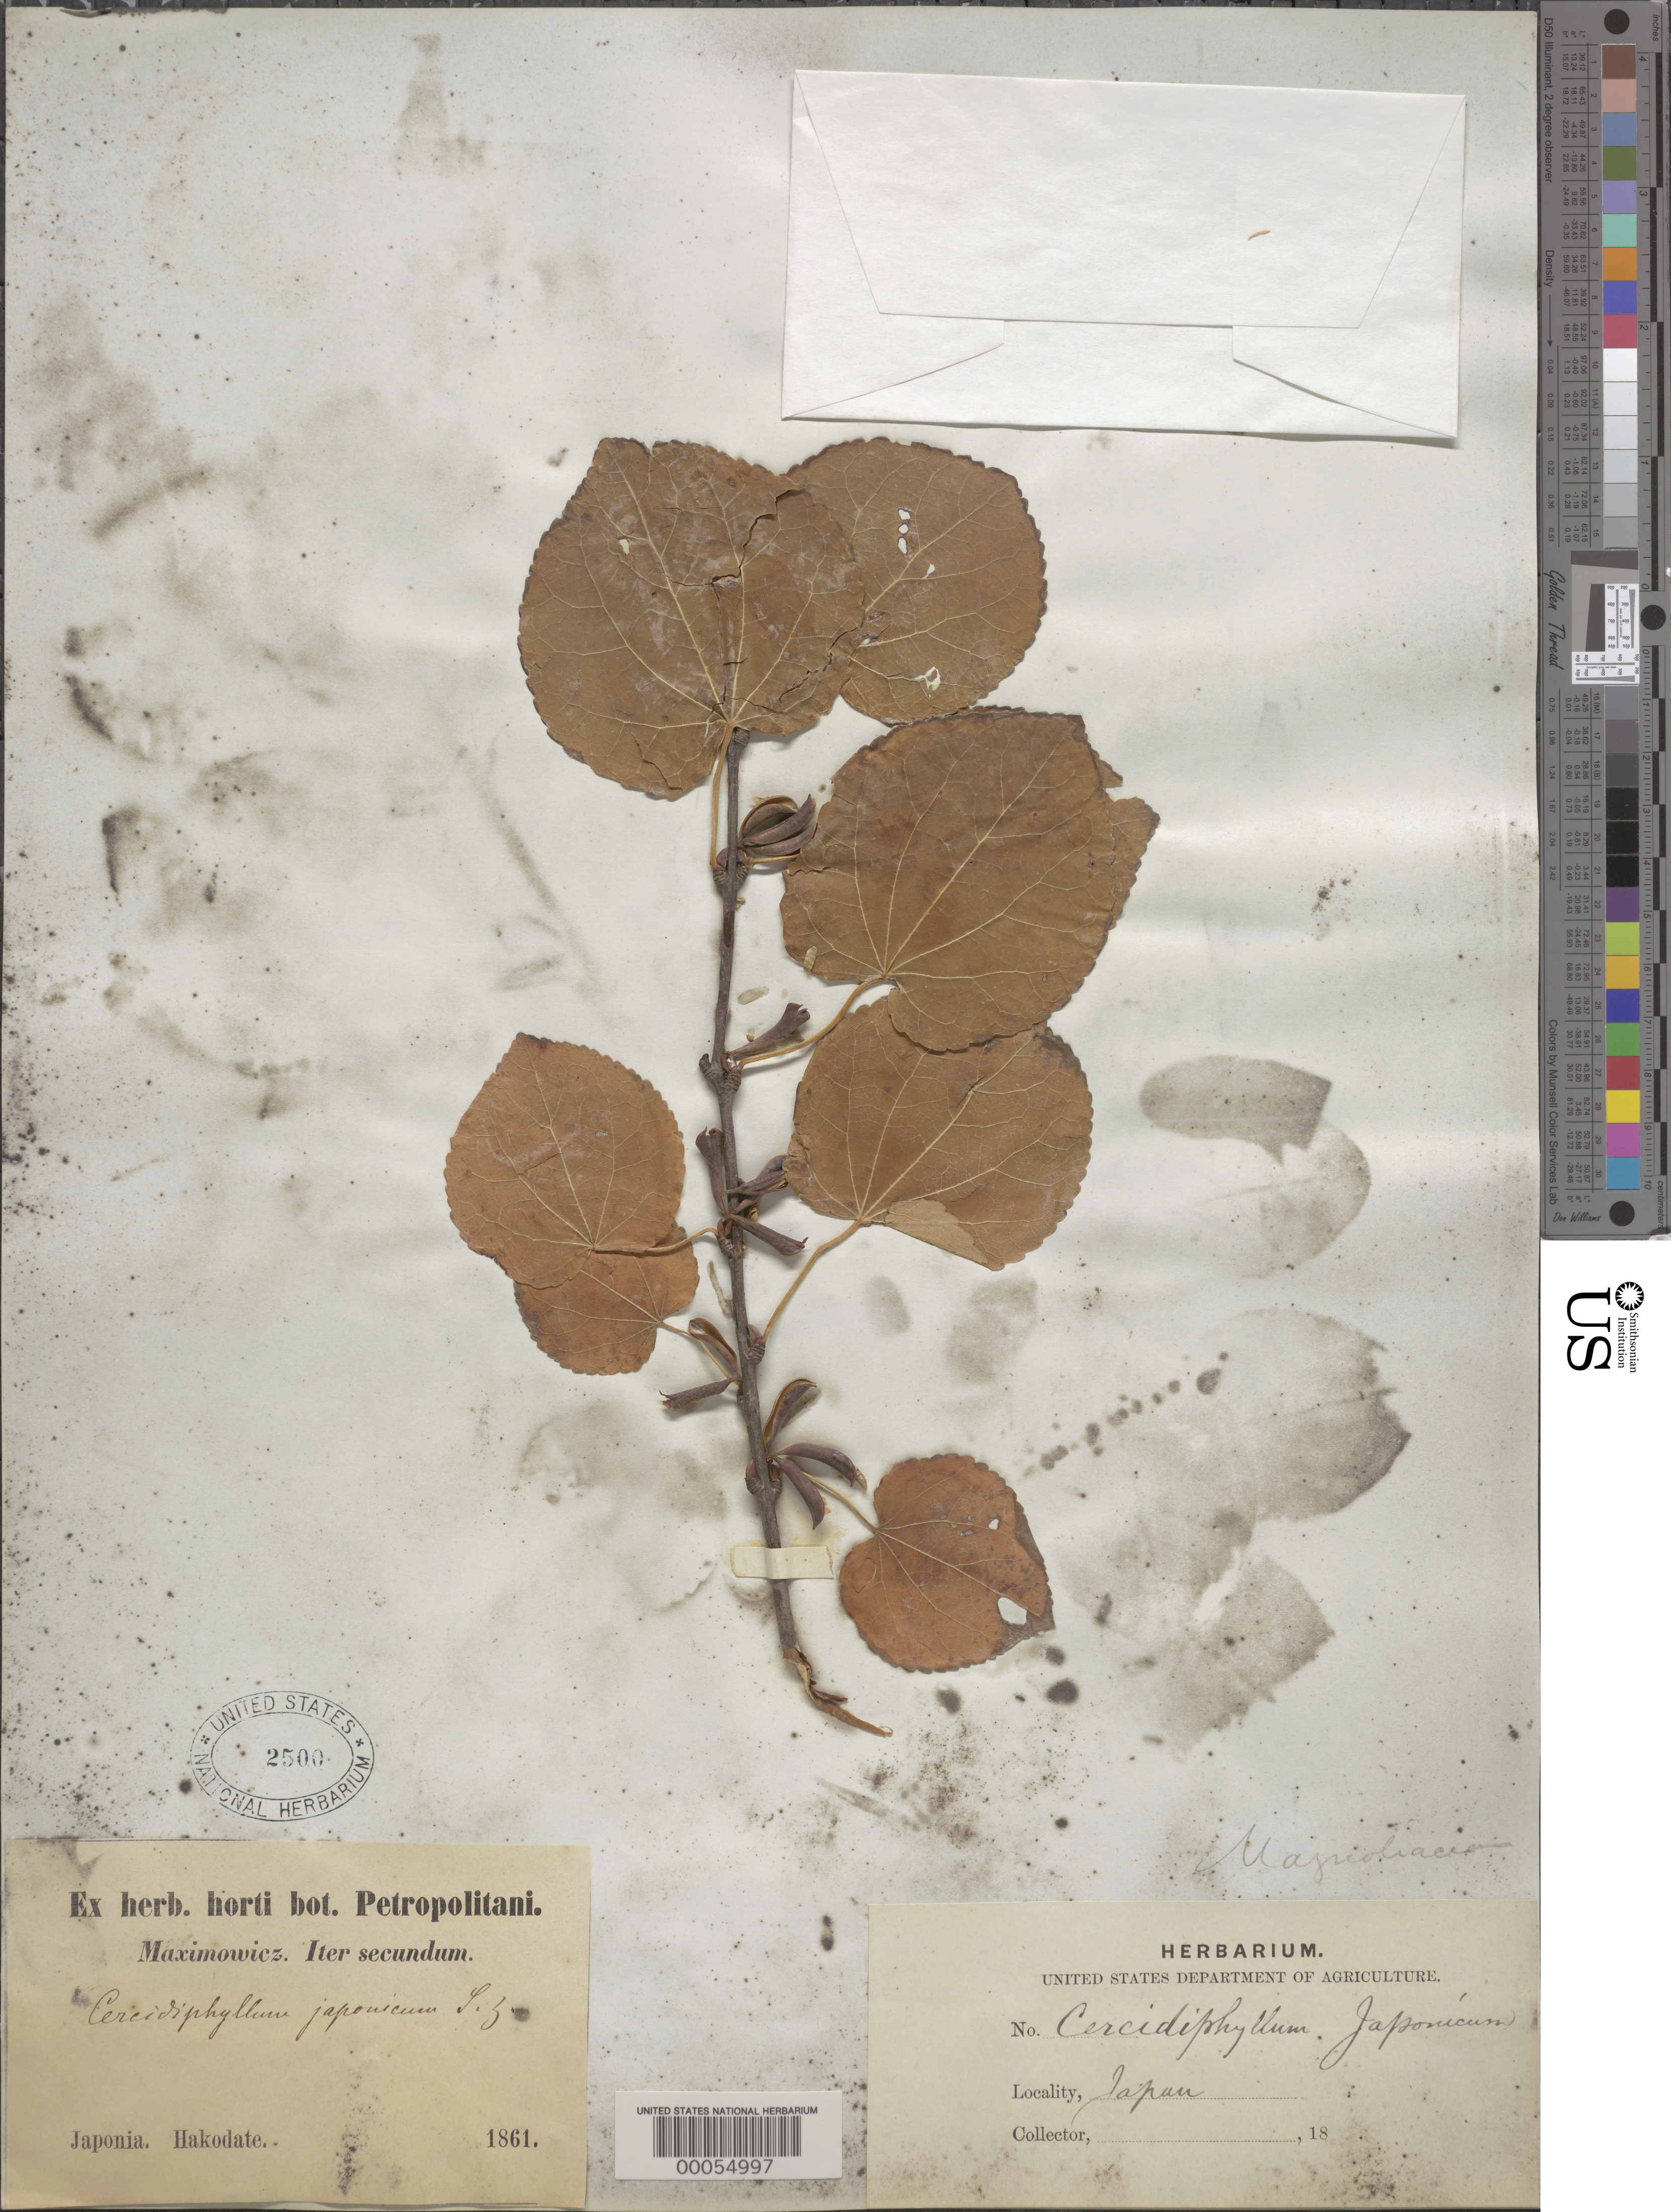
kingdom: Plantae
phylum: Tracheophyta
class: Magnoliopsida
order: Saxifragales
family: Cercidiphyllaceae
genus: Cercidiphyllum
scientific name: Cercidiphyllum japonicum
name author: Siebold & Zucc. ex J.J. Hoffm. & Schult. f.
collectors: Maximowicz, --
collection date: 1861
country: Japan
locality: Hakodate.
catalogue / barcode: US 2500